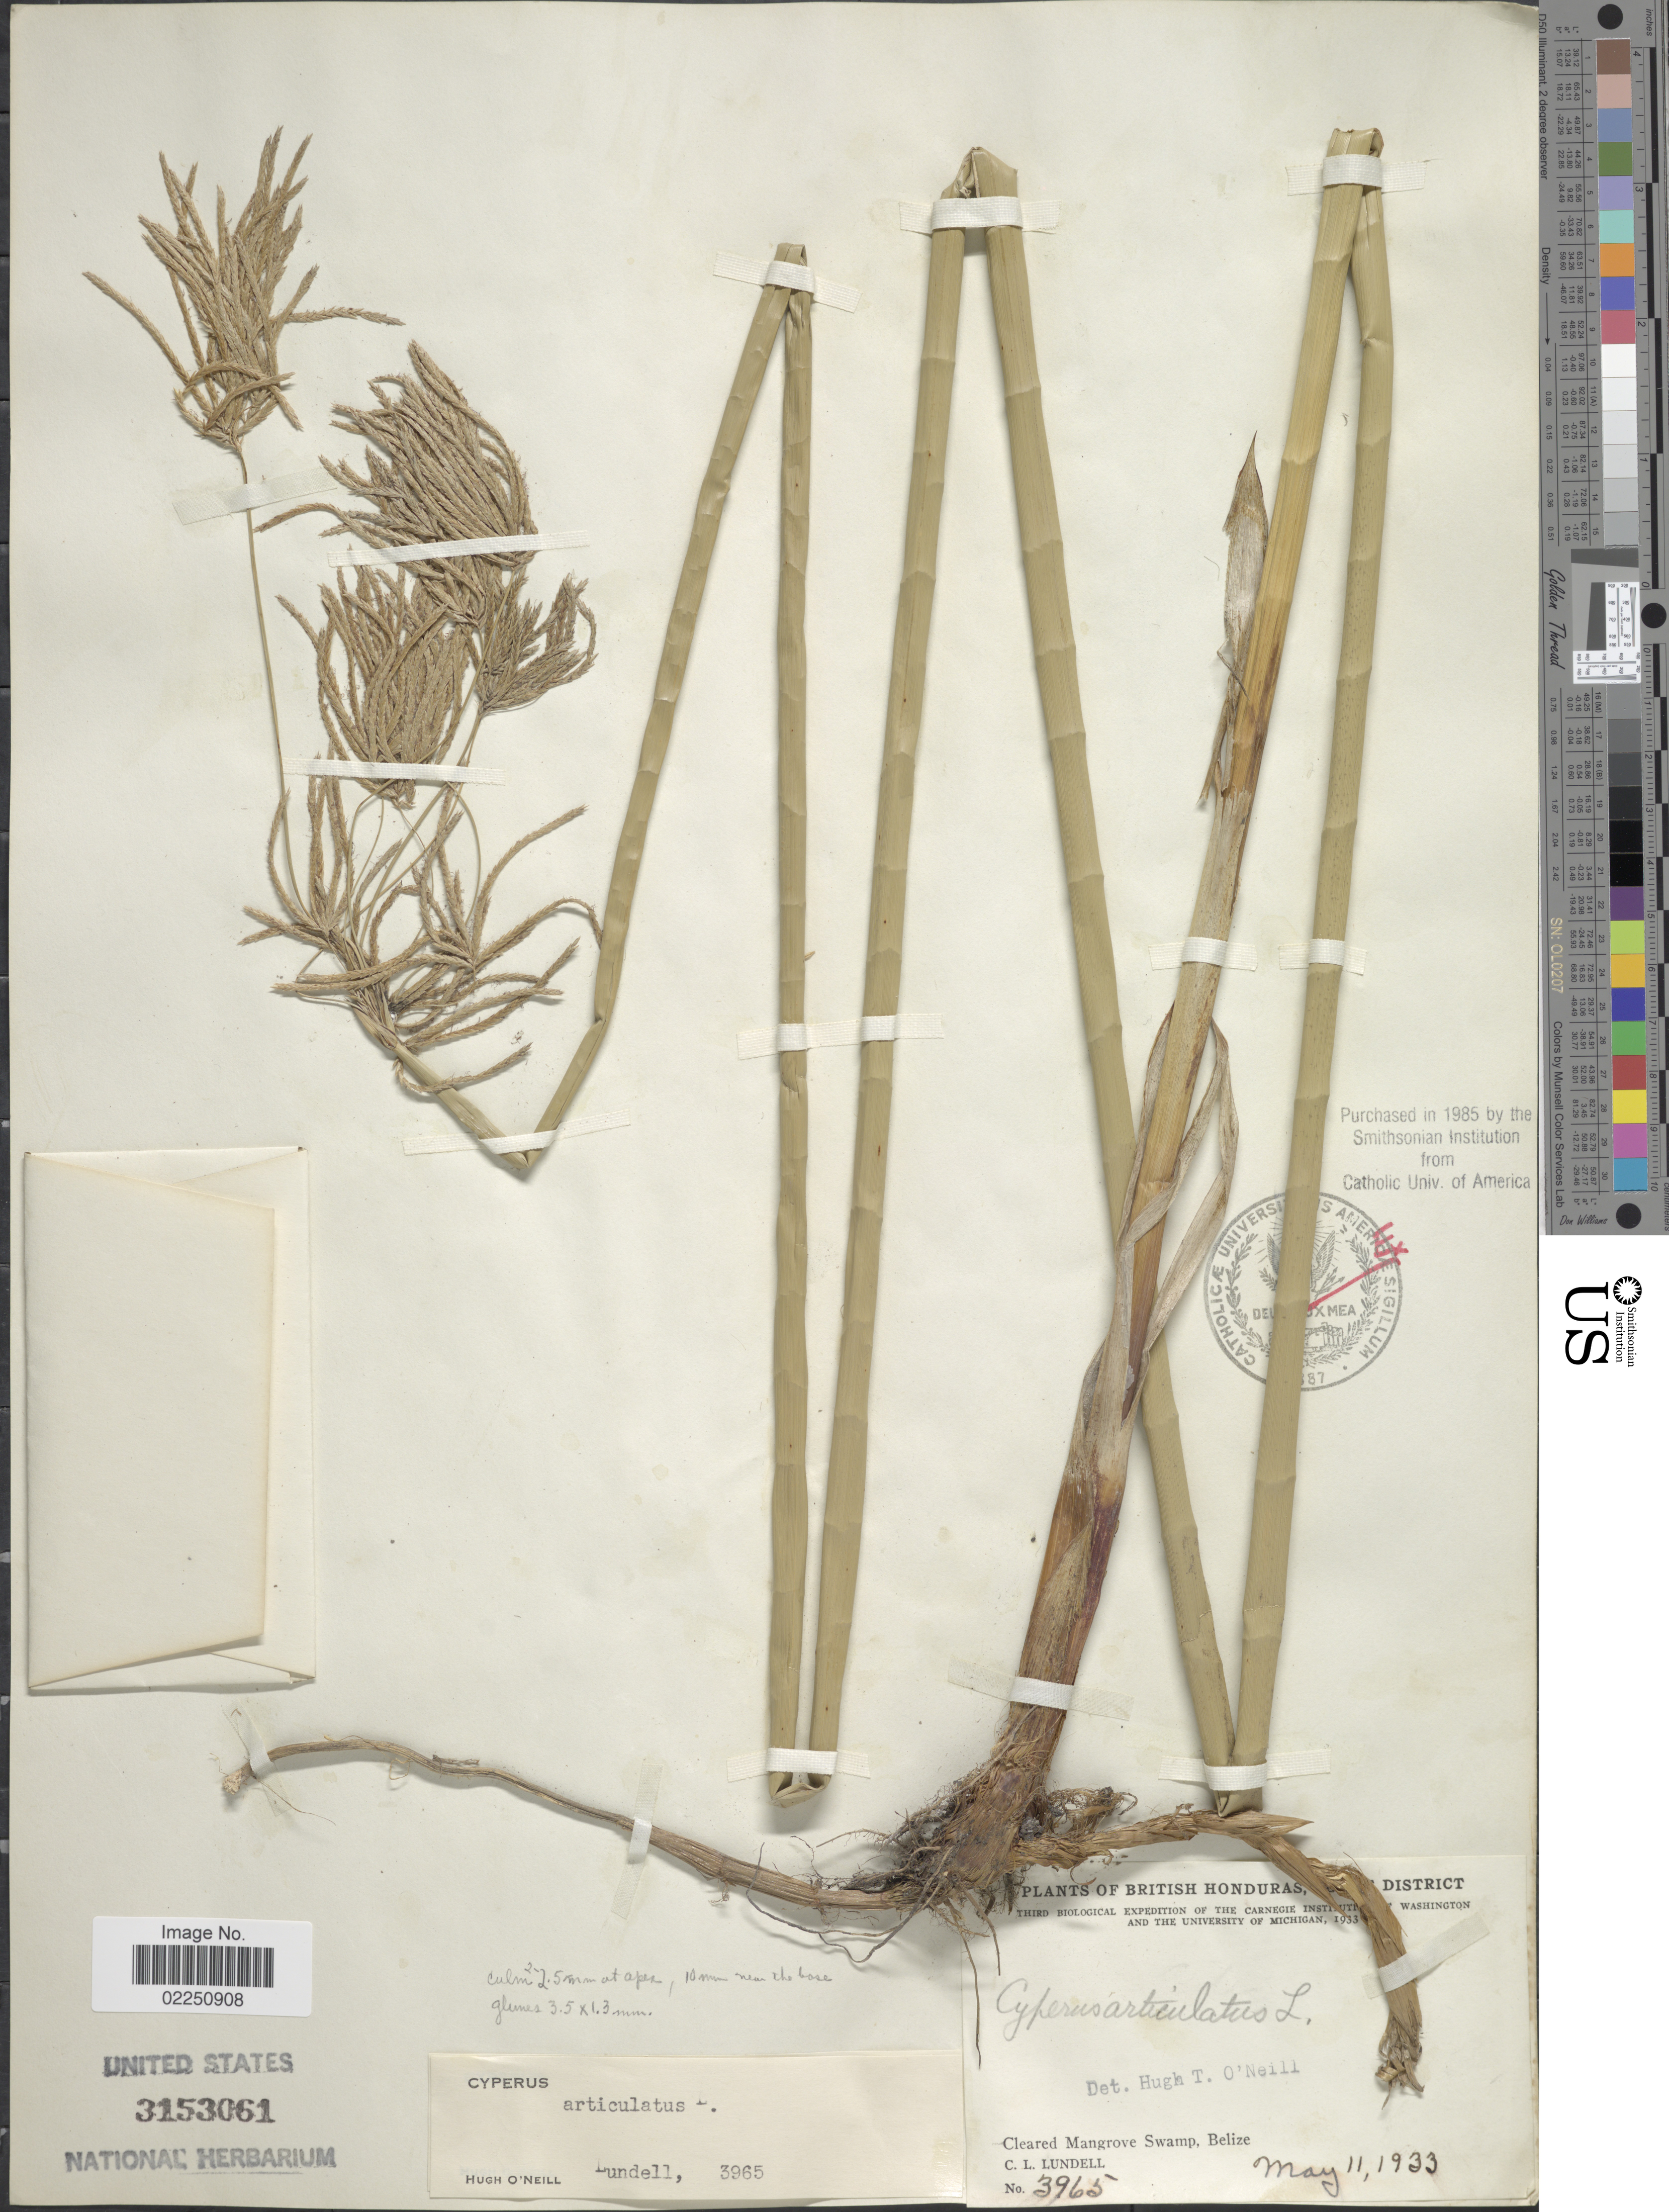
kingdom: Plantae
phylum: Tracheophyta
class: Liliopsida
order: Poales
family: Cyperaceae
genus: Cyperus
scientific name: Cyperus articulatus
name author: L.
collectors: C. L. Lundell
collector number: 3965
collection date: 1933-05-11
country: Belize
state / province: Belize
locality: British Honduras, [illegible text] District. Cleared Mangrove Swamp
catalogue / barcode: US 3153061